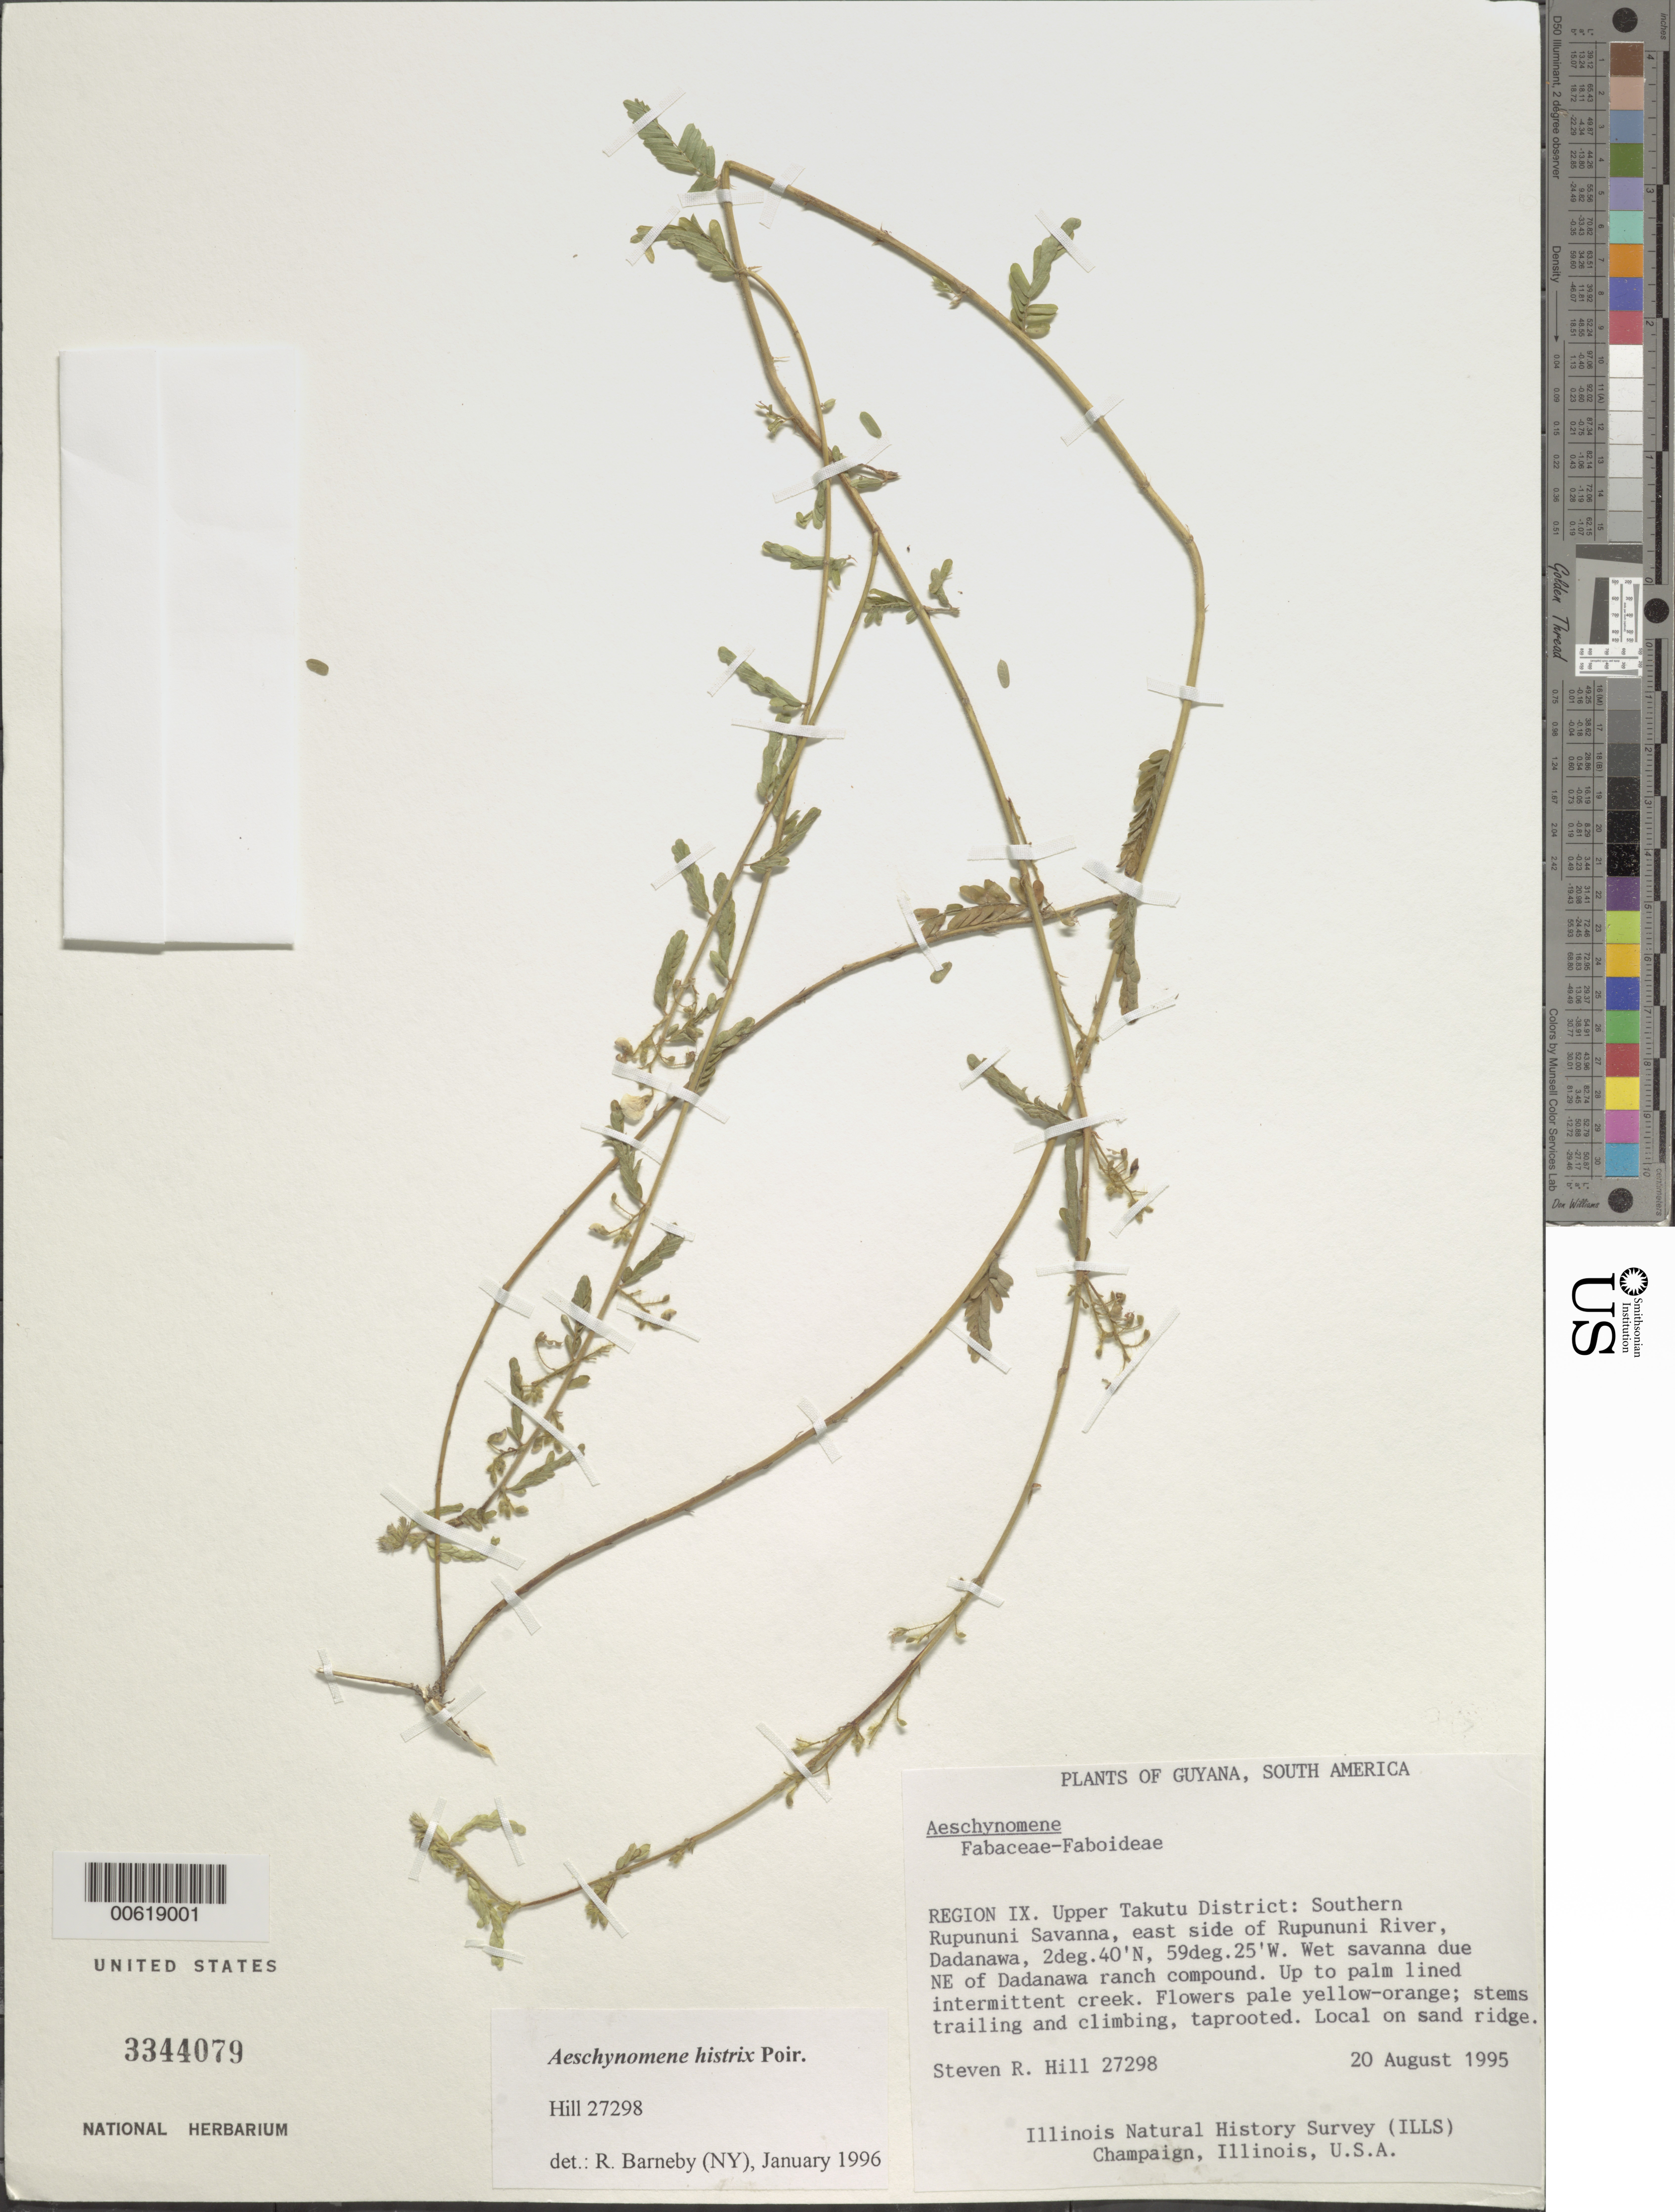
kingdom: Plantae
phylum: Tracheophyta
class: Magnoliopsida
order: Fabales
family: Fabaceae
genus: Aeschynomene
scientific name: Aeschynomene histrix var. histrix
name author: Poir.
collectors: S. R. Hill, C. N. Horn & J. H. Wiersema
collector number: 27298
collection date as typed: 20-Aug-95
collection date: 1995-08-20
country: Guyana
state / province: U. Takutu-U. Essequibo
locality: Dadanawa, southern Rupununi Savanna, E side of Rupununi R., due NE of ranch compound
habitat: Wet savanna. Up to palm lined intermittent creek. Local on sand ridge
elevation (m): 110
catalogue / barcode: US 3344079